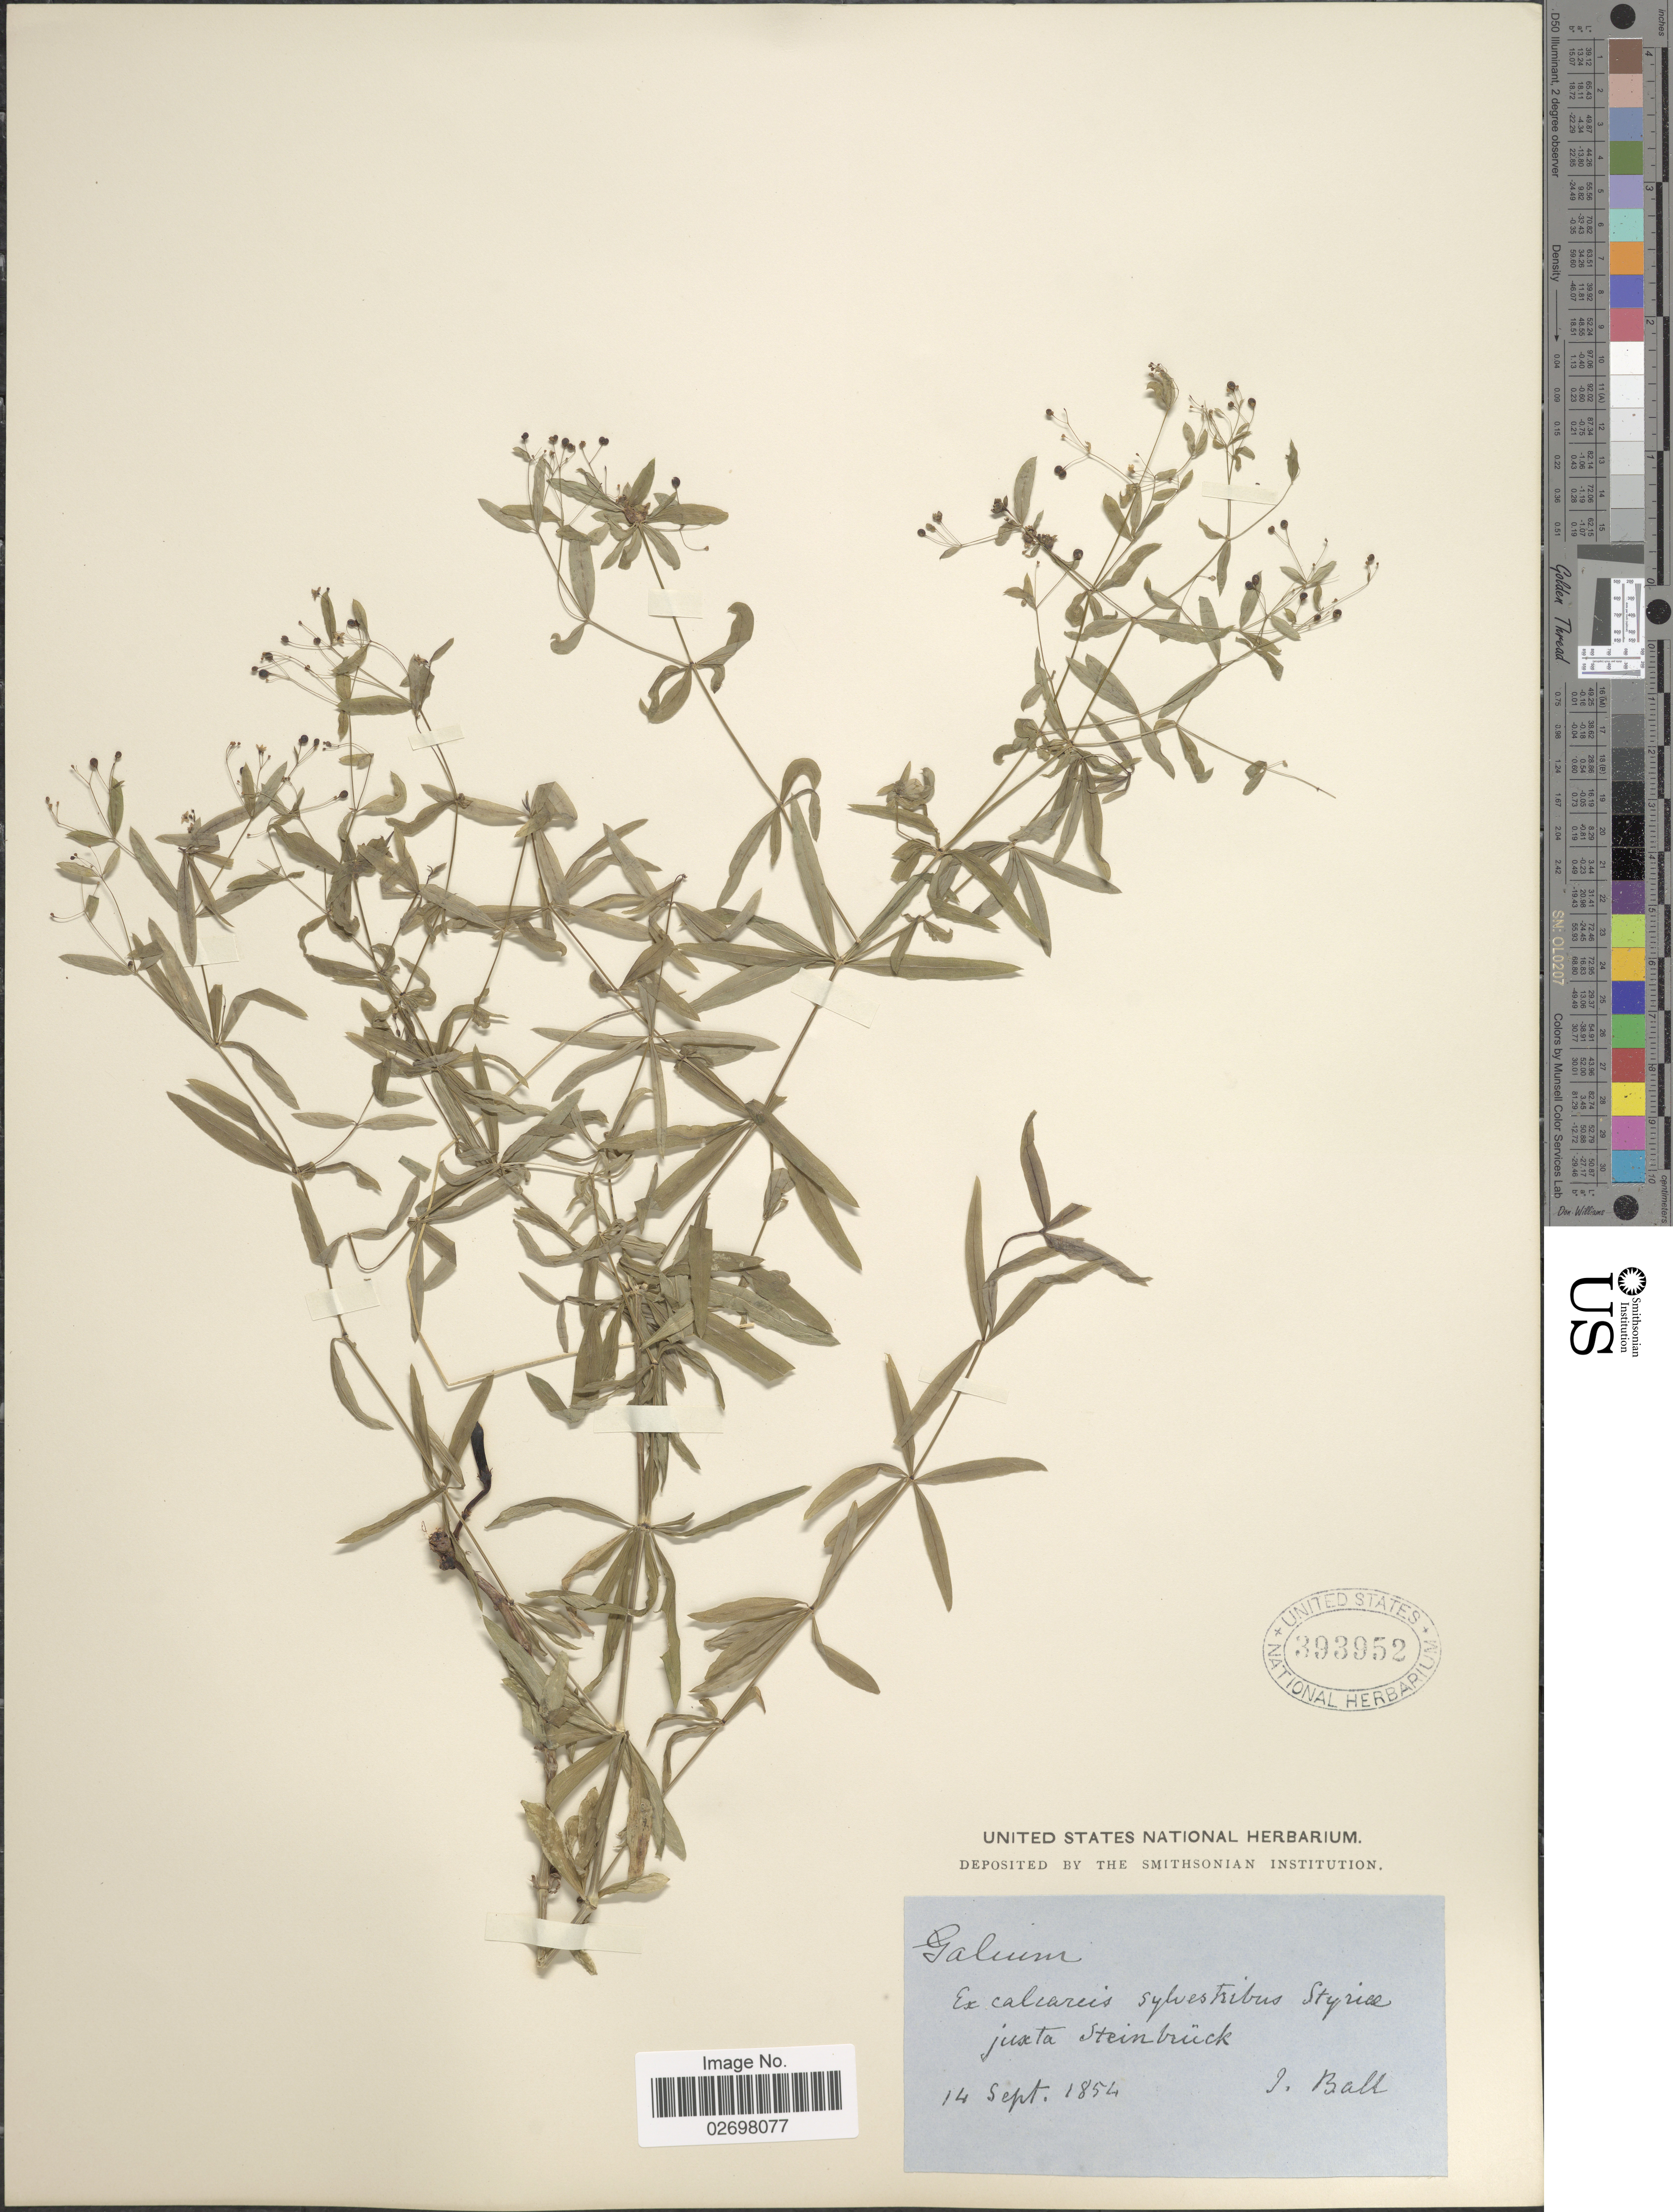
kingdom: Plantae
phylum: Tracheophyta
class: Magnoliopsida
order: Gentianales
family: Rubiaceae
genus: Galium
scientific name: Galium sp.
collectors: J. Ball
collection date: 1854-09-14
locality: Calcareis sylvestribus Styriæ juxta Steinbrück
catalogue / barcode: US 393952